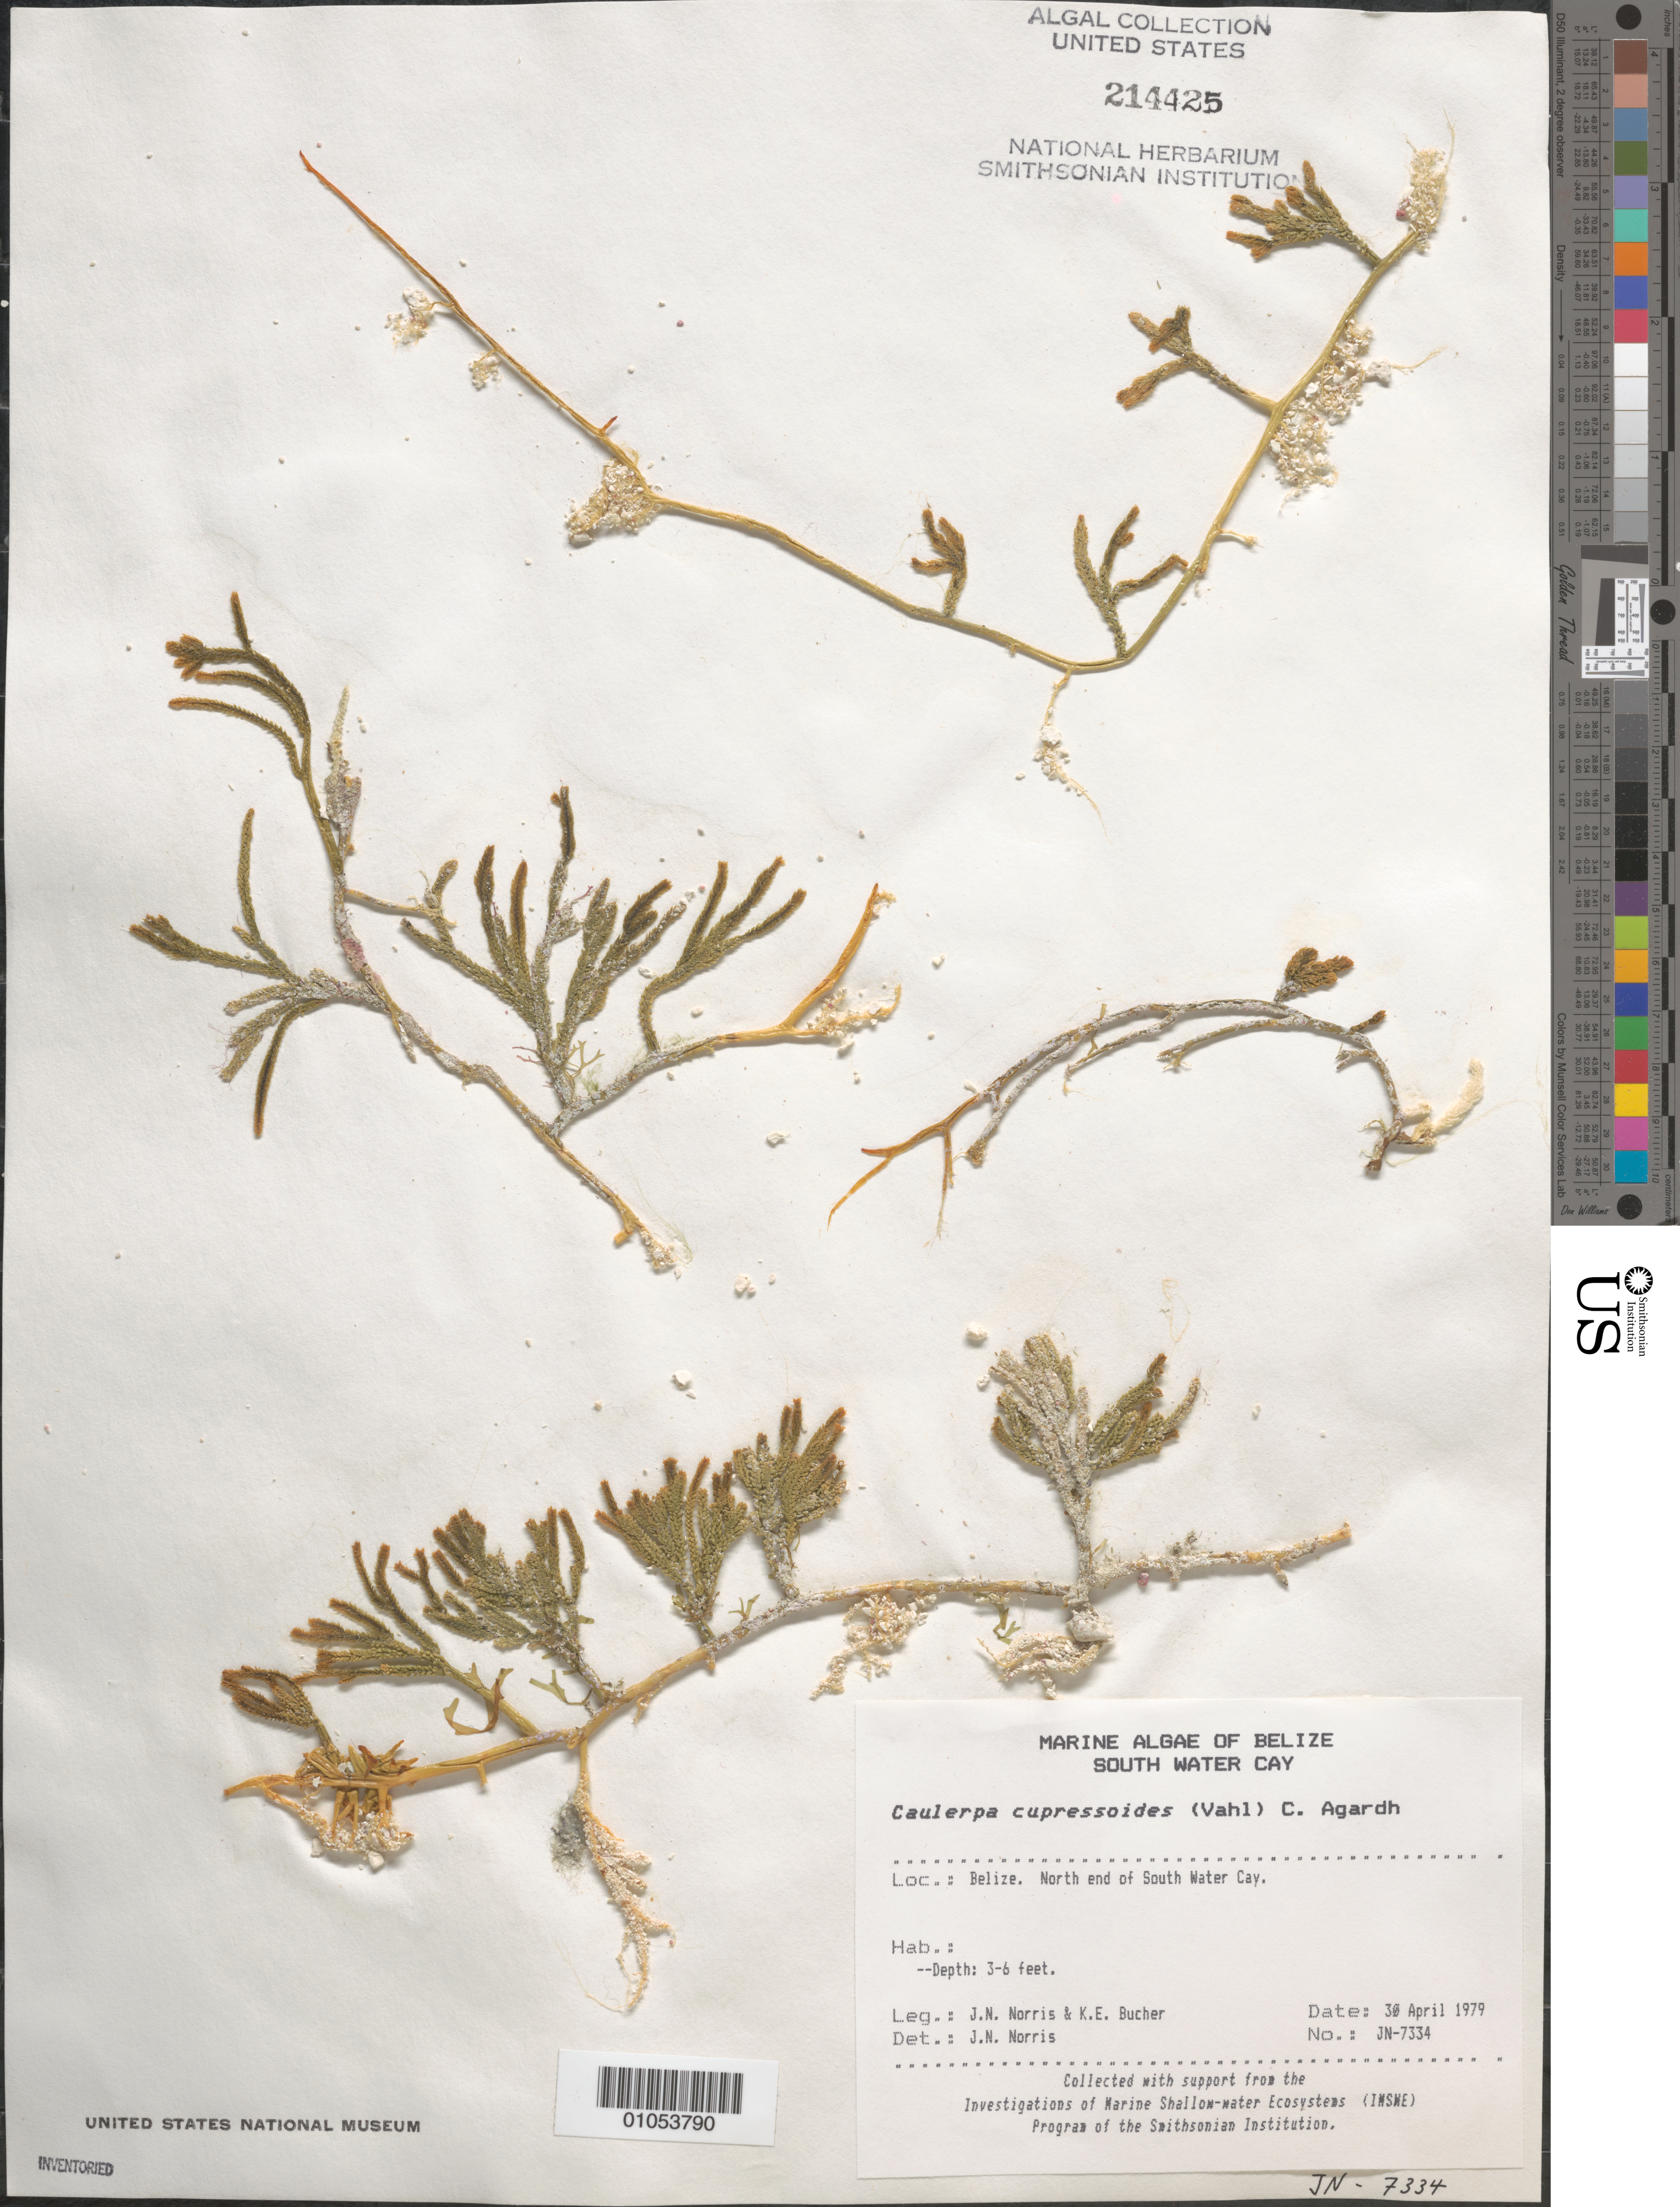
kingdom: Plantae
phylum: Chlorophyta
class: Ulvophyceae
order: Bryopsidales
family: Caulerpaceae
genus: Caulerpa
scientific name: Caulerpa cupressoides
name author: (Vahl) C. Agardh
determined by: Norris, James N.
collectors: J. N. Norris & K. E. Bucher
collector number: JN-7334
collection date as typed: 30 Apr 1979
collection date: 1979-04-30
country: Belize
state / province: Stann Creek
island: South Water Cay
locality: North end of the cay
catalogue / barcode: US 214425